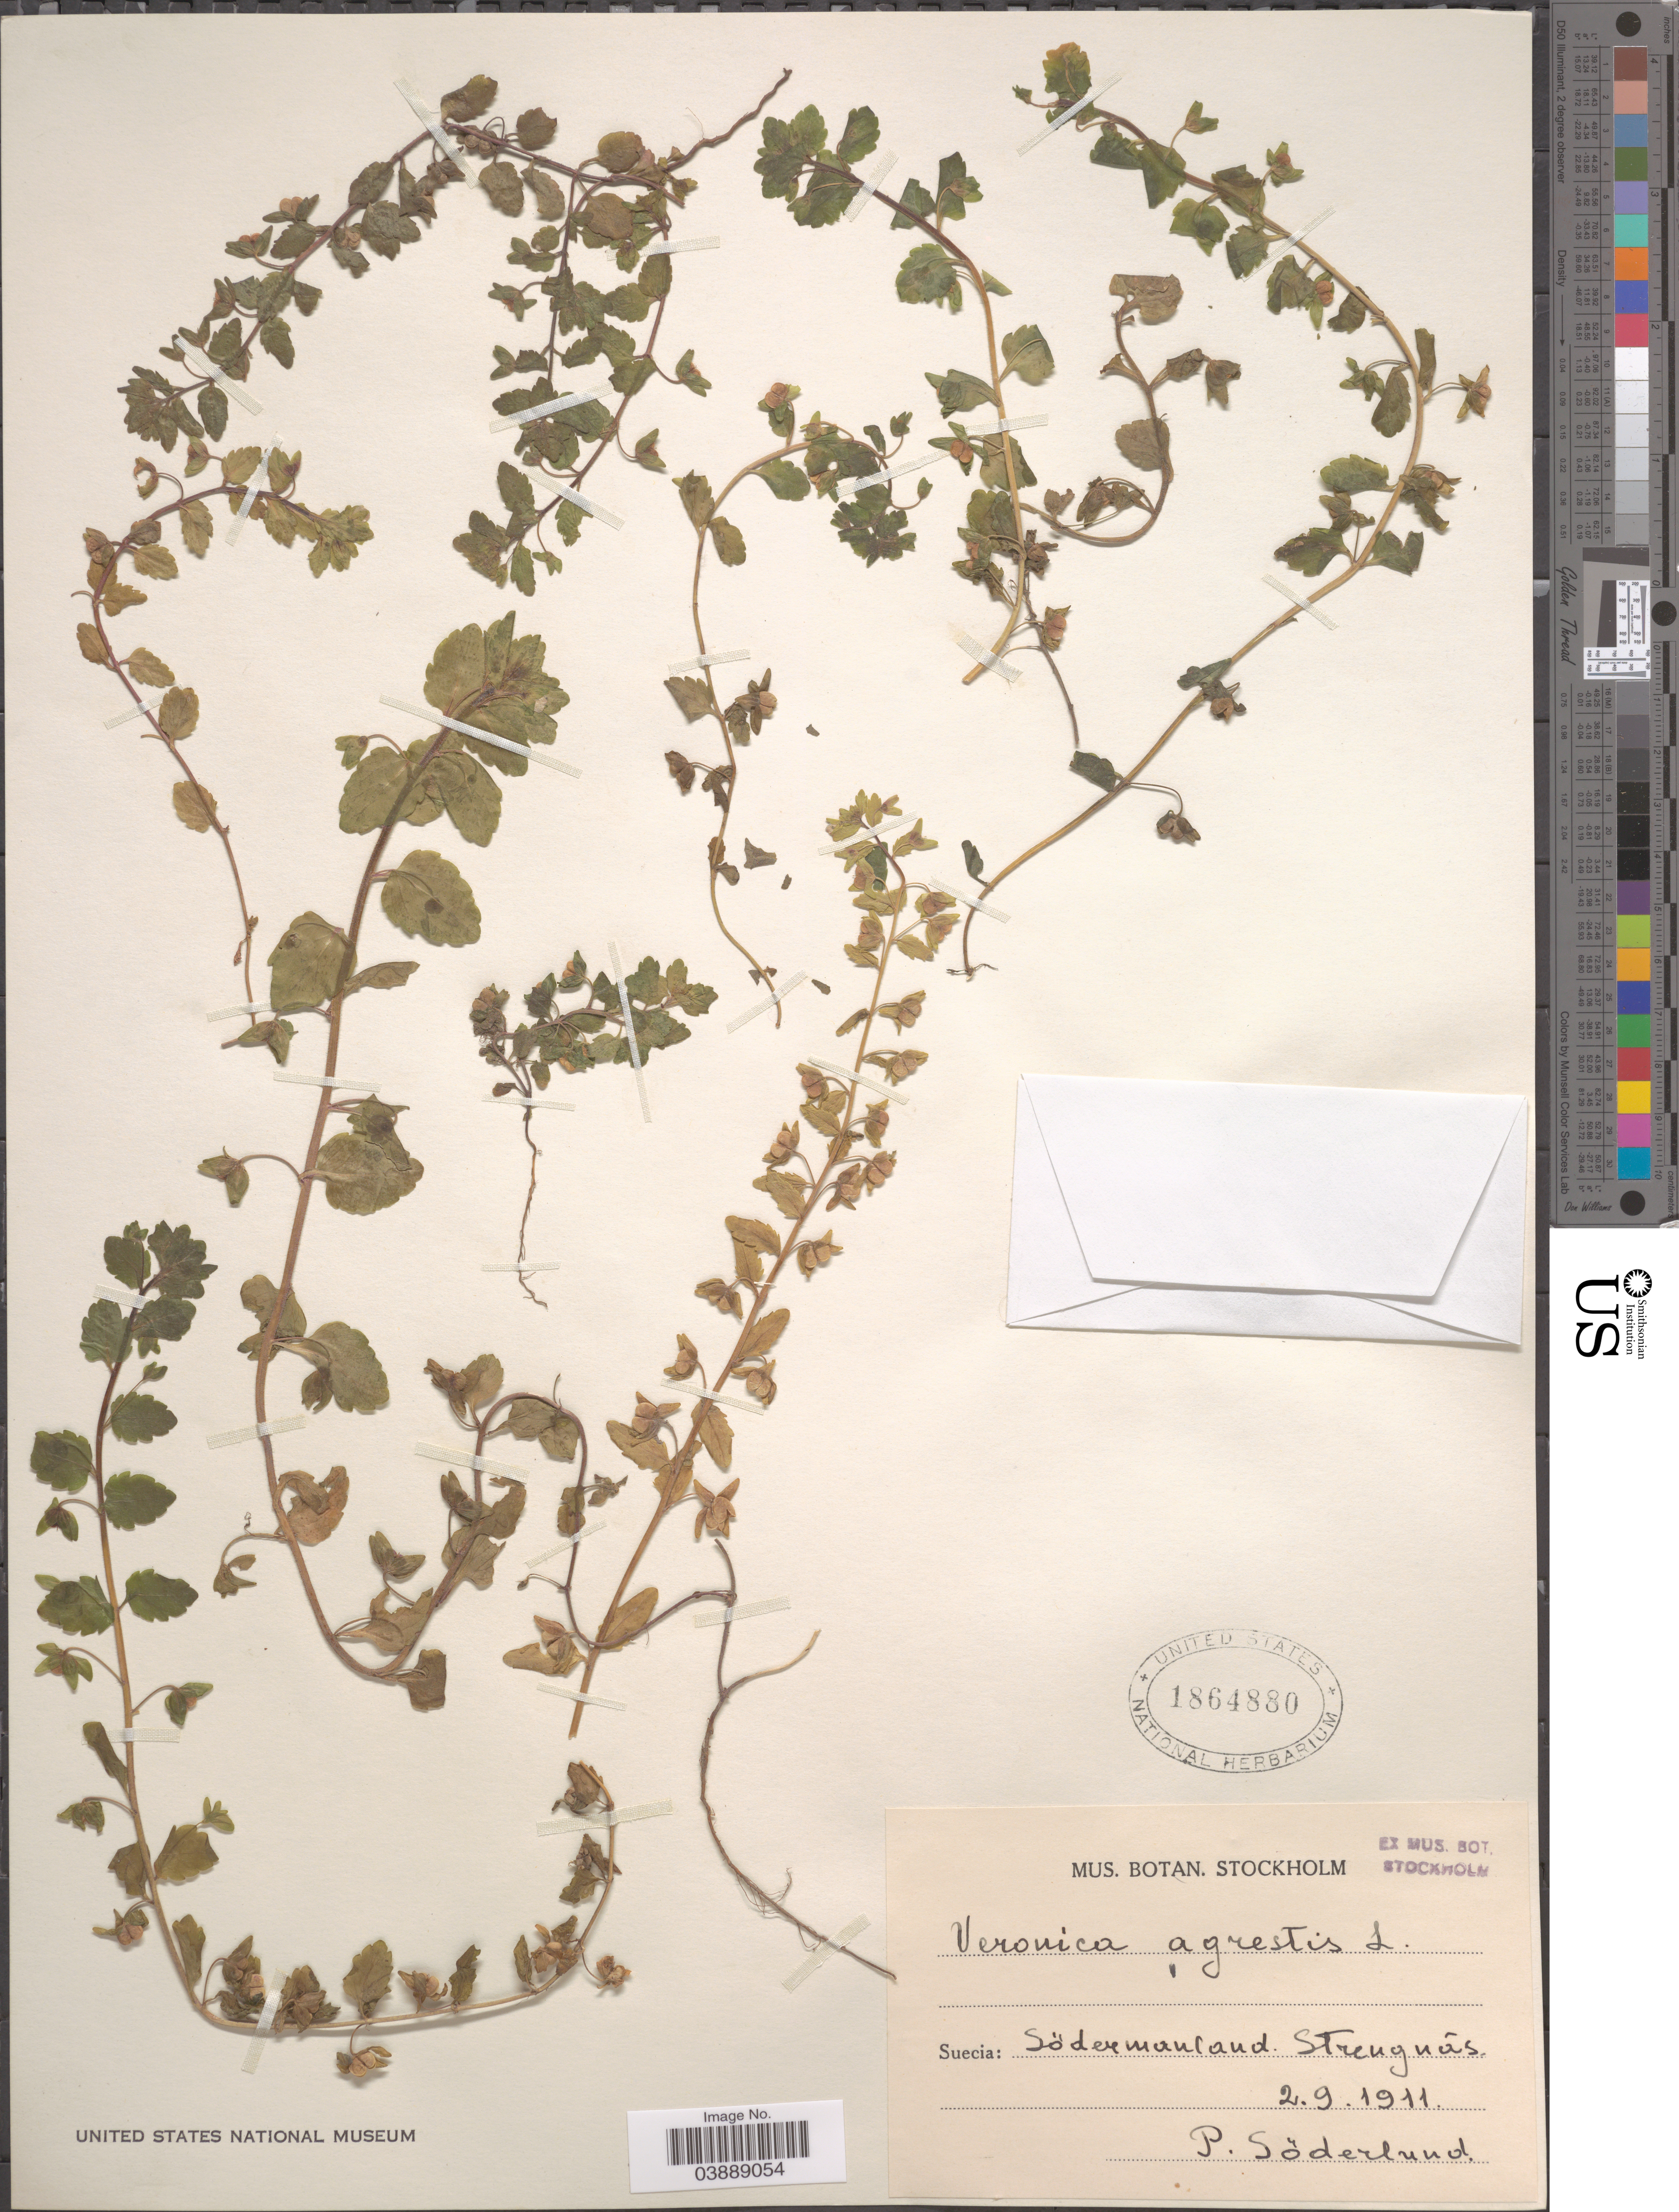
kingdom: Plantae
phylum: Tracheophyta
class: Magnoliopsida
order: Lamiales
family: Plantaginaceae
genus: Veronica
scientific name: Veronica agrestis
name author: L.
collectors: P. Söderlund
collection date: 1911-09-02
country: Sweden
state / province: Sodermanland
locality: Suecia: Södermanland. Strengnâs.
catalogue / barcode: US 1864880